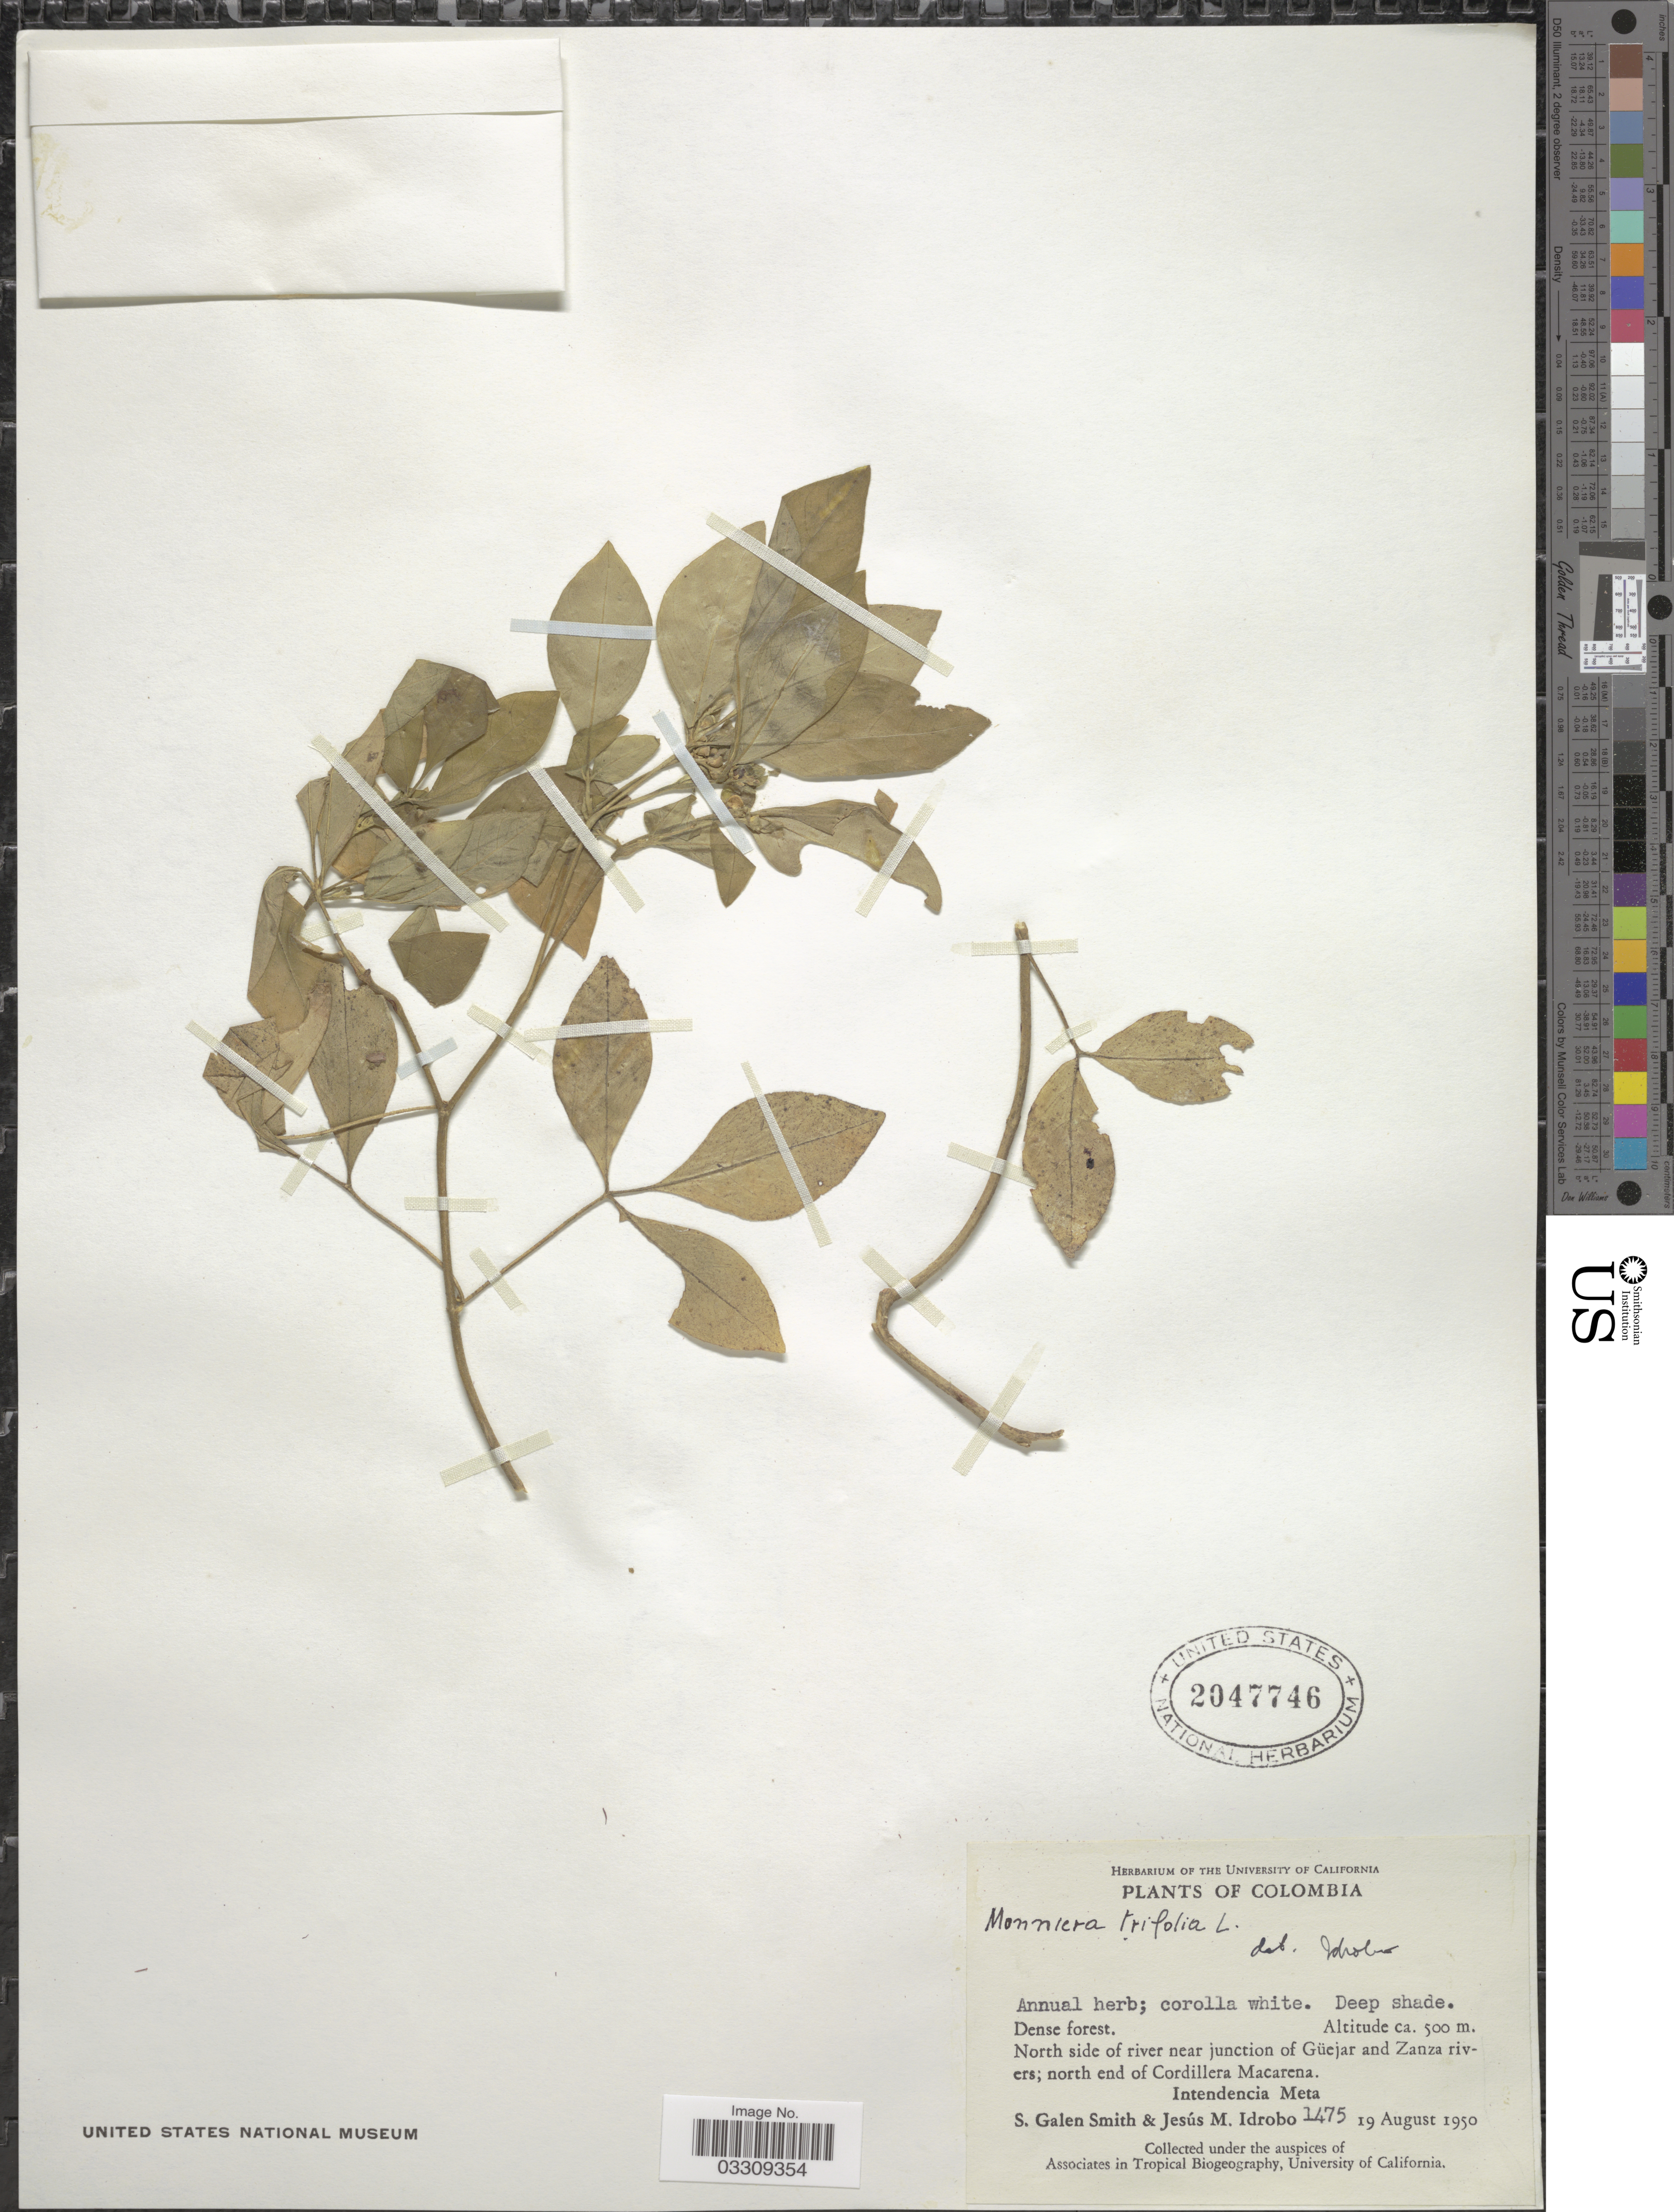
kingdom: Plantae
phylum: Tracheophyta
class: Magnoliopsida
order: Sapindales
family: Rutaceae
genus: Ertela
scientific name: Ertela trifolia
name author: (L.) Kuntze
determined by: Strong, Mark T., (BOT), Smithsonian Institution - National Museum of Natural History (UNITED STATES)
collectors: S. G. Smith & J. M. Idrobo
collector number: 1475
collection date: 1950-08-19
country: Colombia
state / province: Meta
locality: North side of river near junction of Güejar and Zanza rivers; north end of Cordillera Macarena. Intendencia Meta.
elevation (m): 500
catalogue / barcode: US 2047746